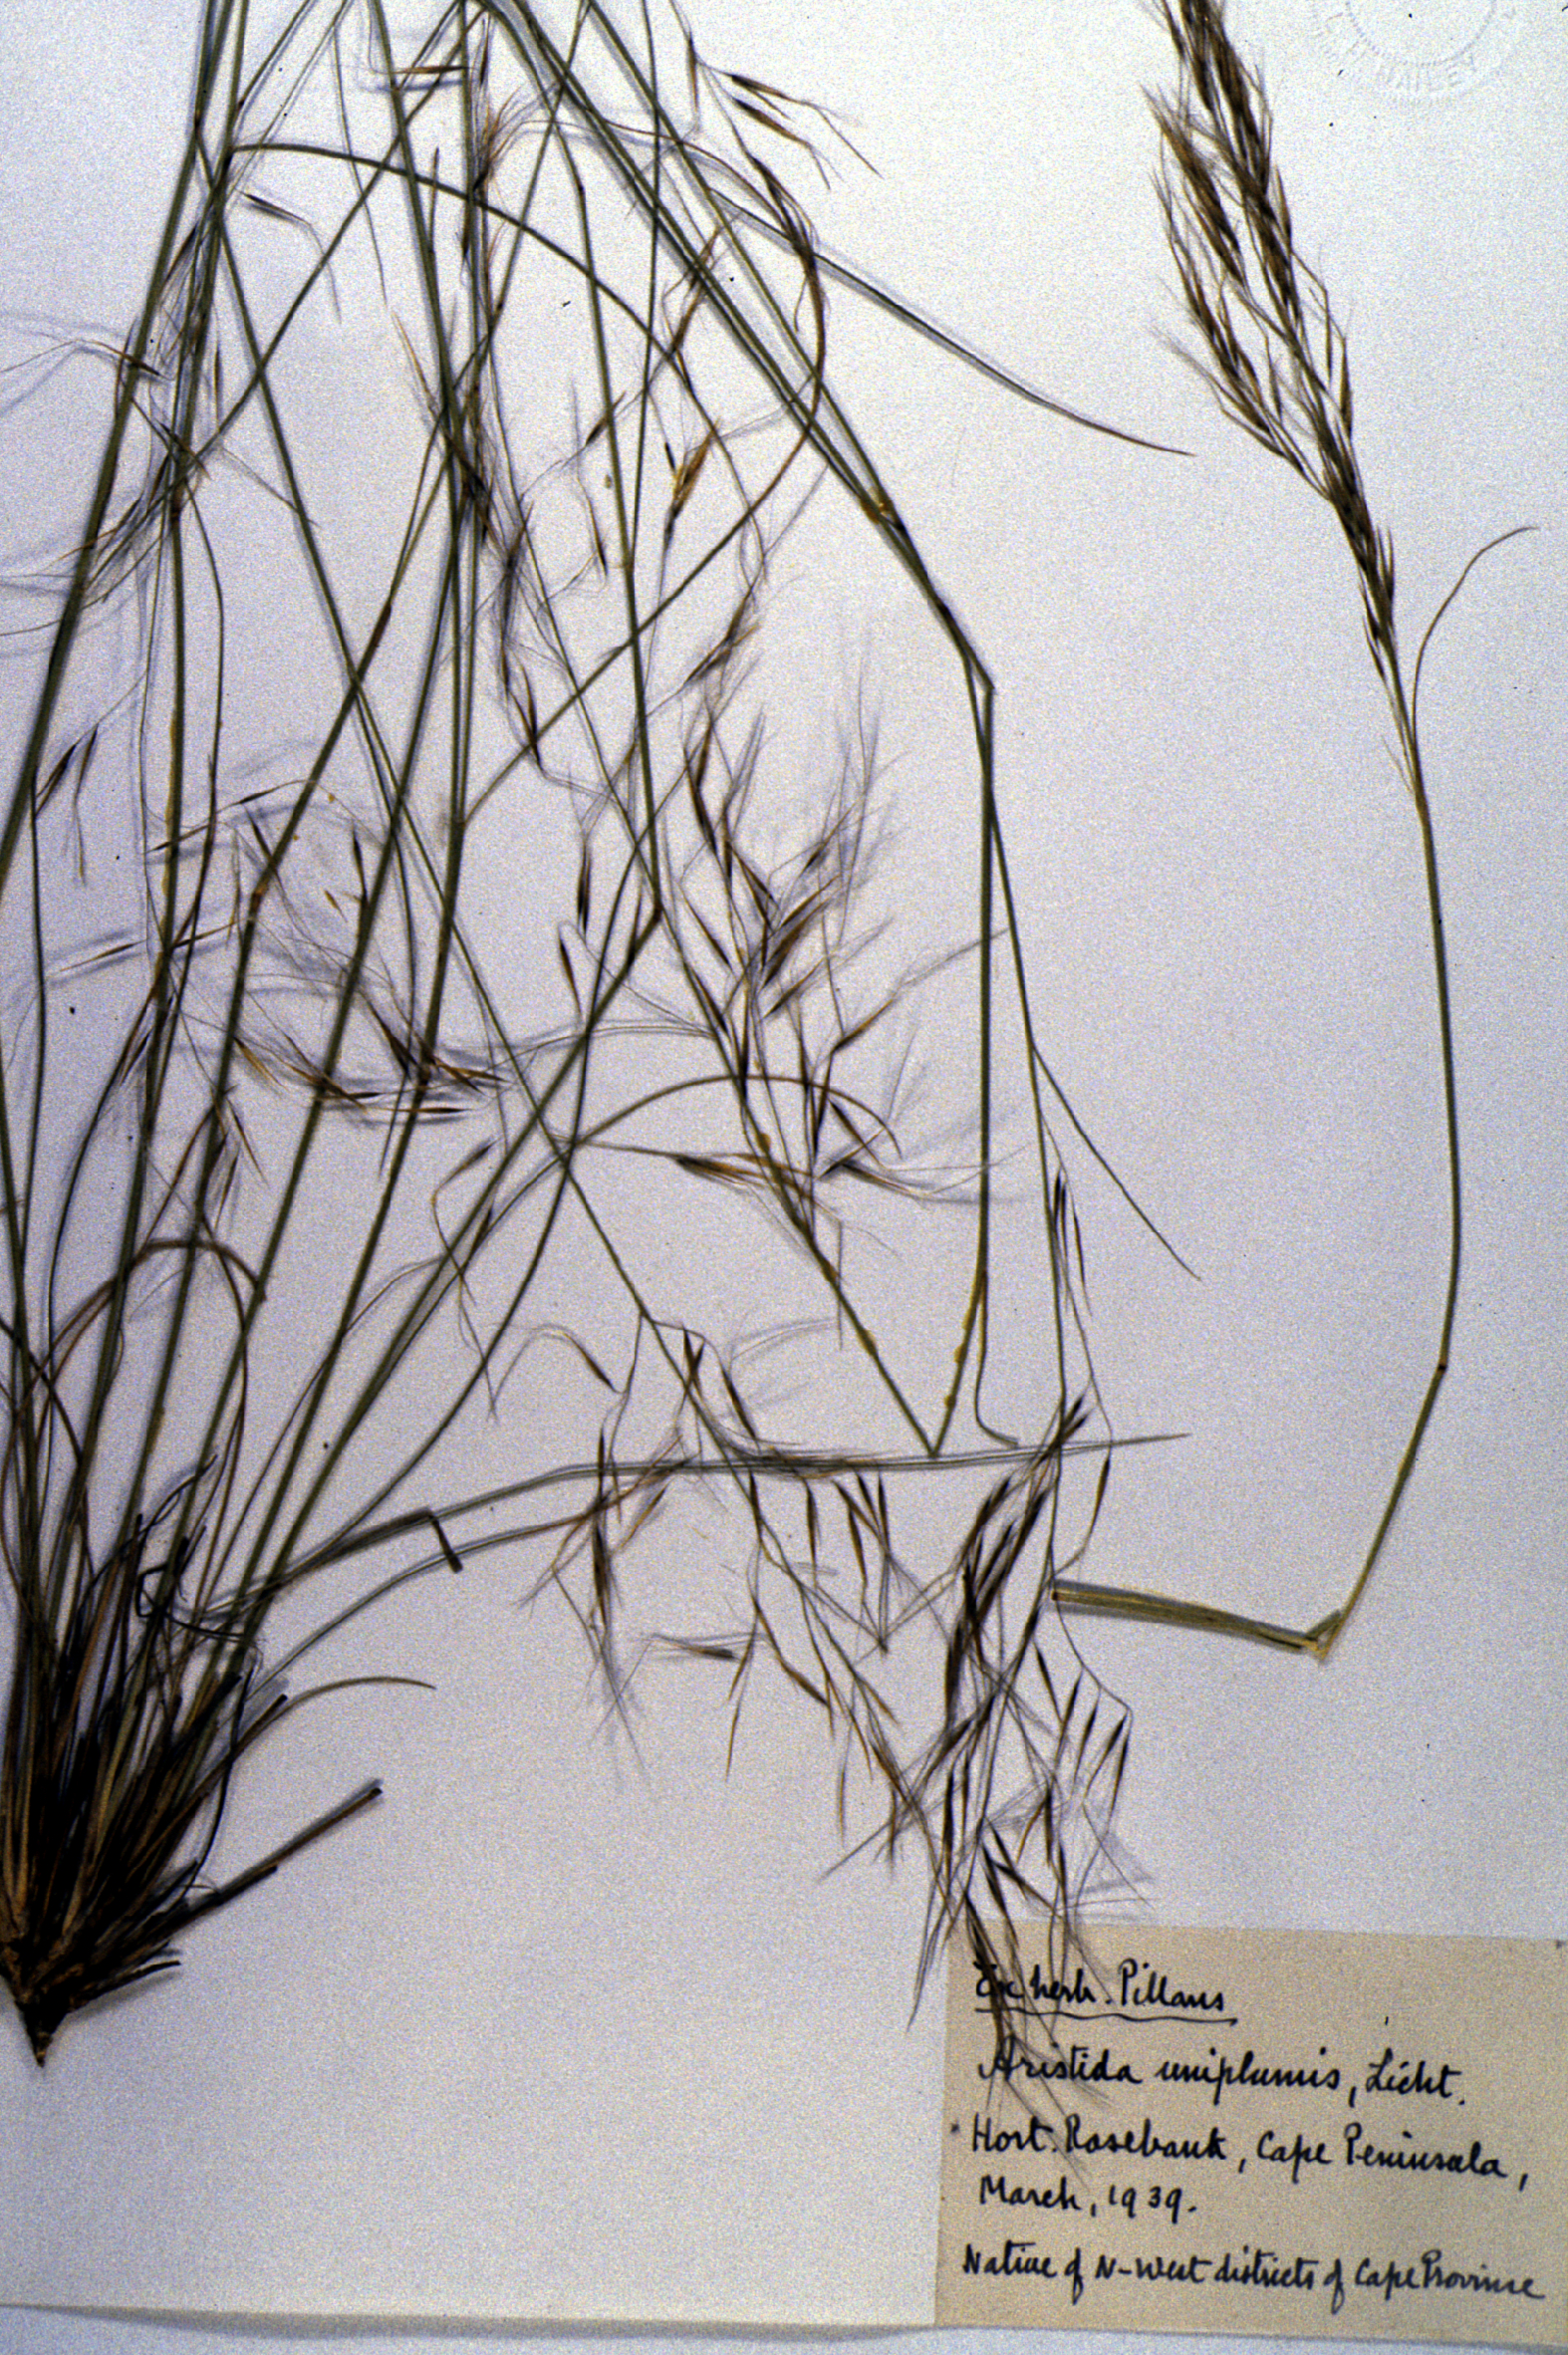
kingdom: Plantae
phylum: Tracheophyta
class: Liliopsida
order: Poales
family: Poaceae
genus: Stipagrostis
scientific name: Stipagrostis uniplumis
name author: (Licht.) De Winter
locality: South Africa